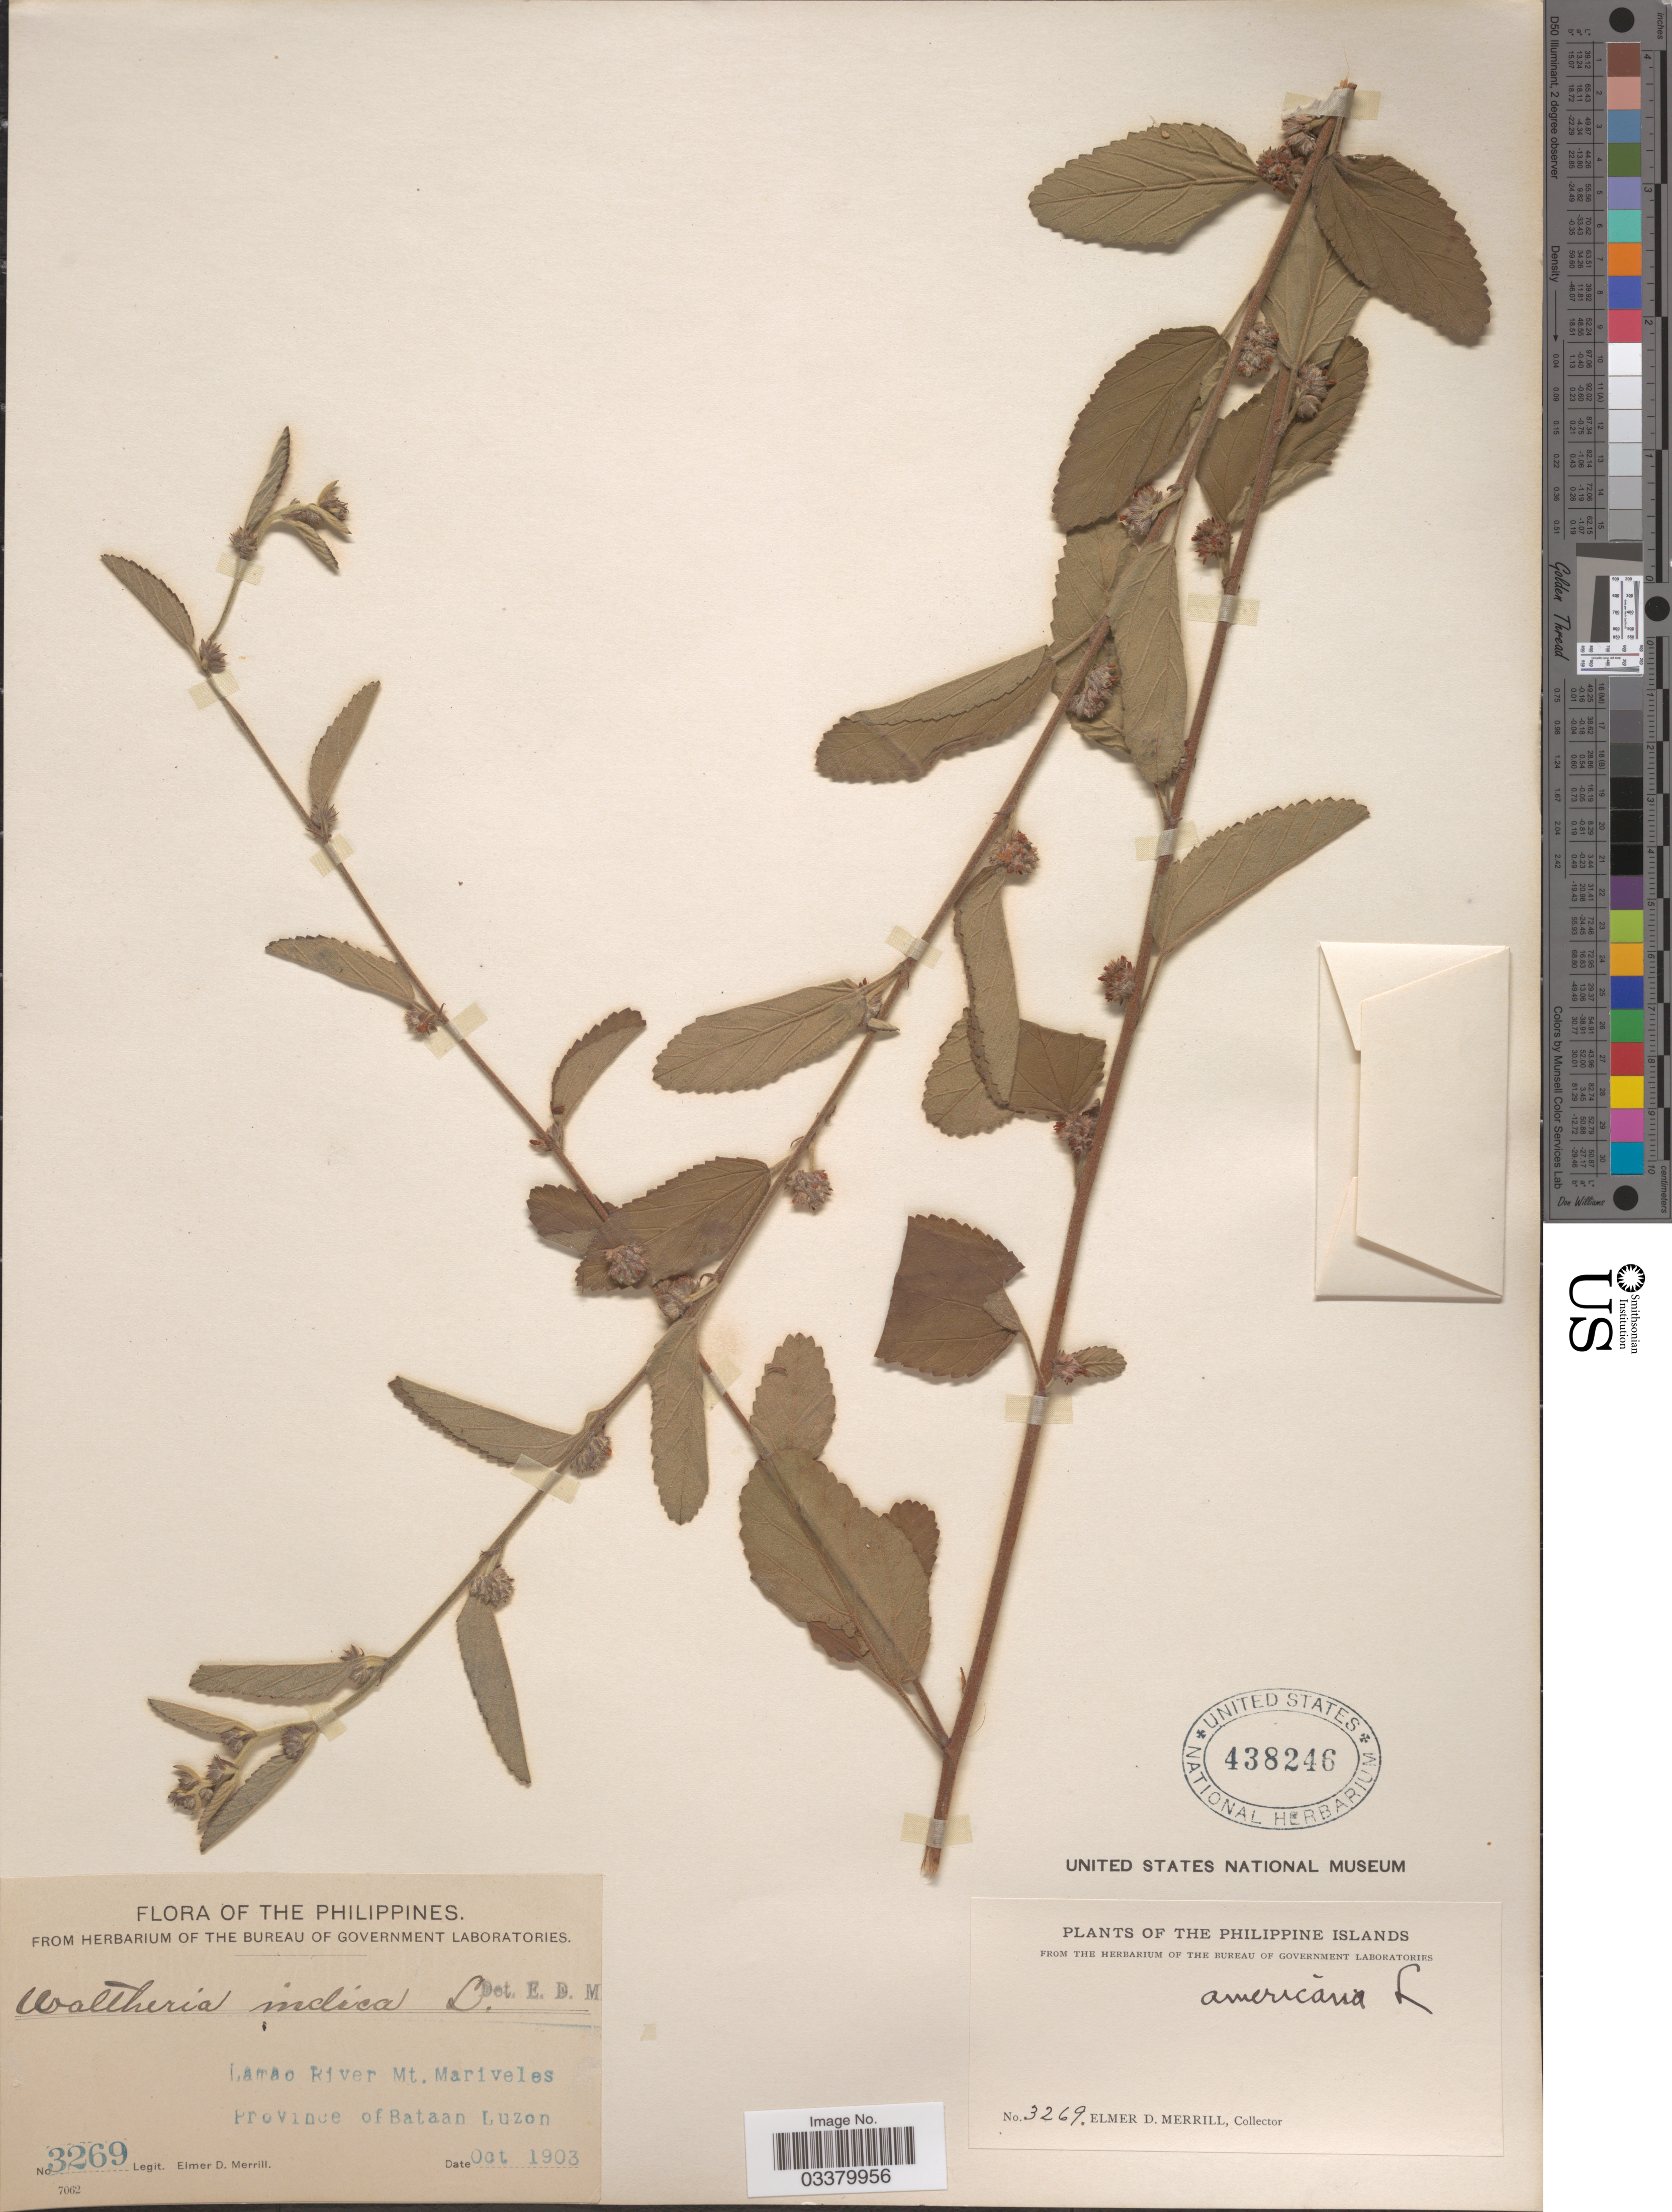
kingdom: Plantae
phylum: Tracheophyta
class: Magnoliopsida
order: Malvales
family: Malvaceae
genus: Waltheria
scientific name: Waltheria indica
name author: L.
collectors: E. D. Merrill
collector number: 3269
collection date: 1903-10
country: Philippines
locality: The Philippine Islands. Lamao River Mt. Mariveles. Province of Bataan Luzon.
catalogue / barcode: US 438246